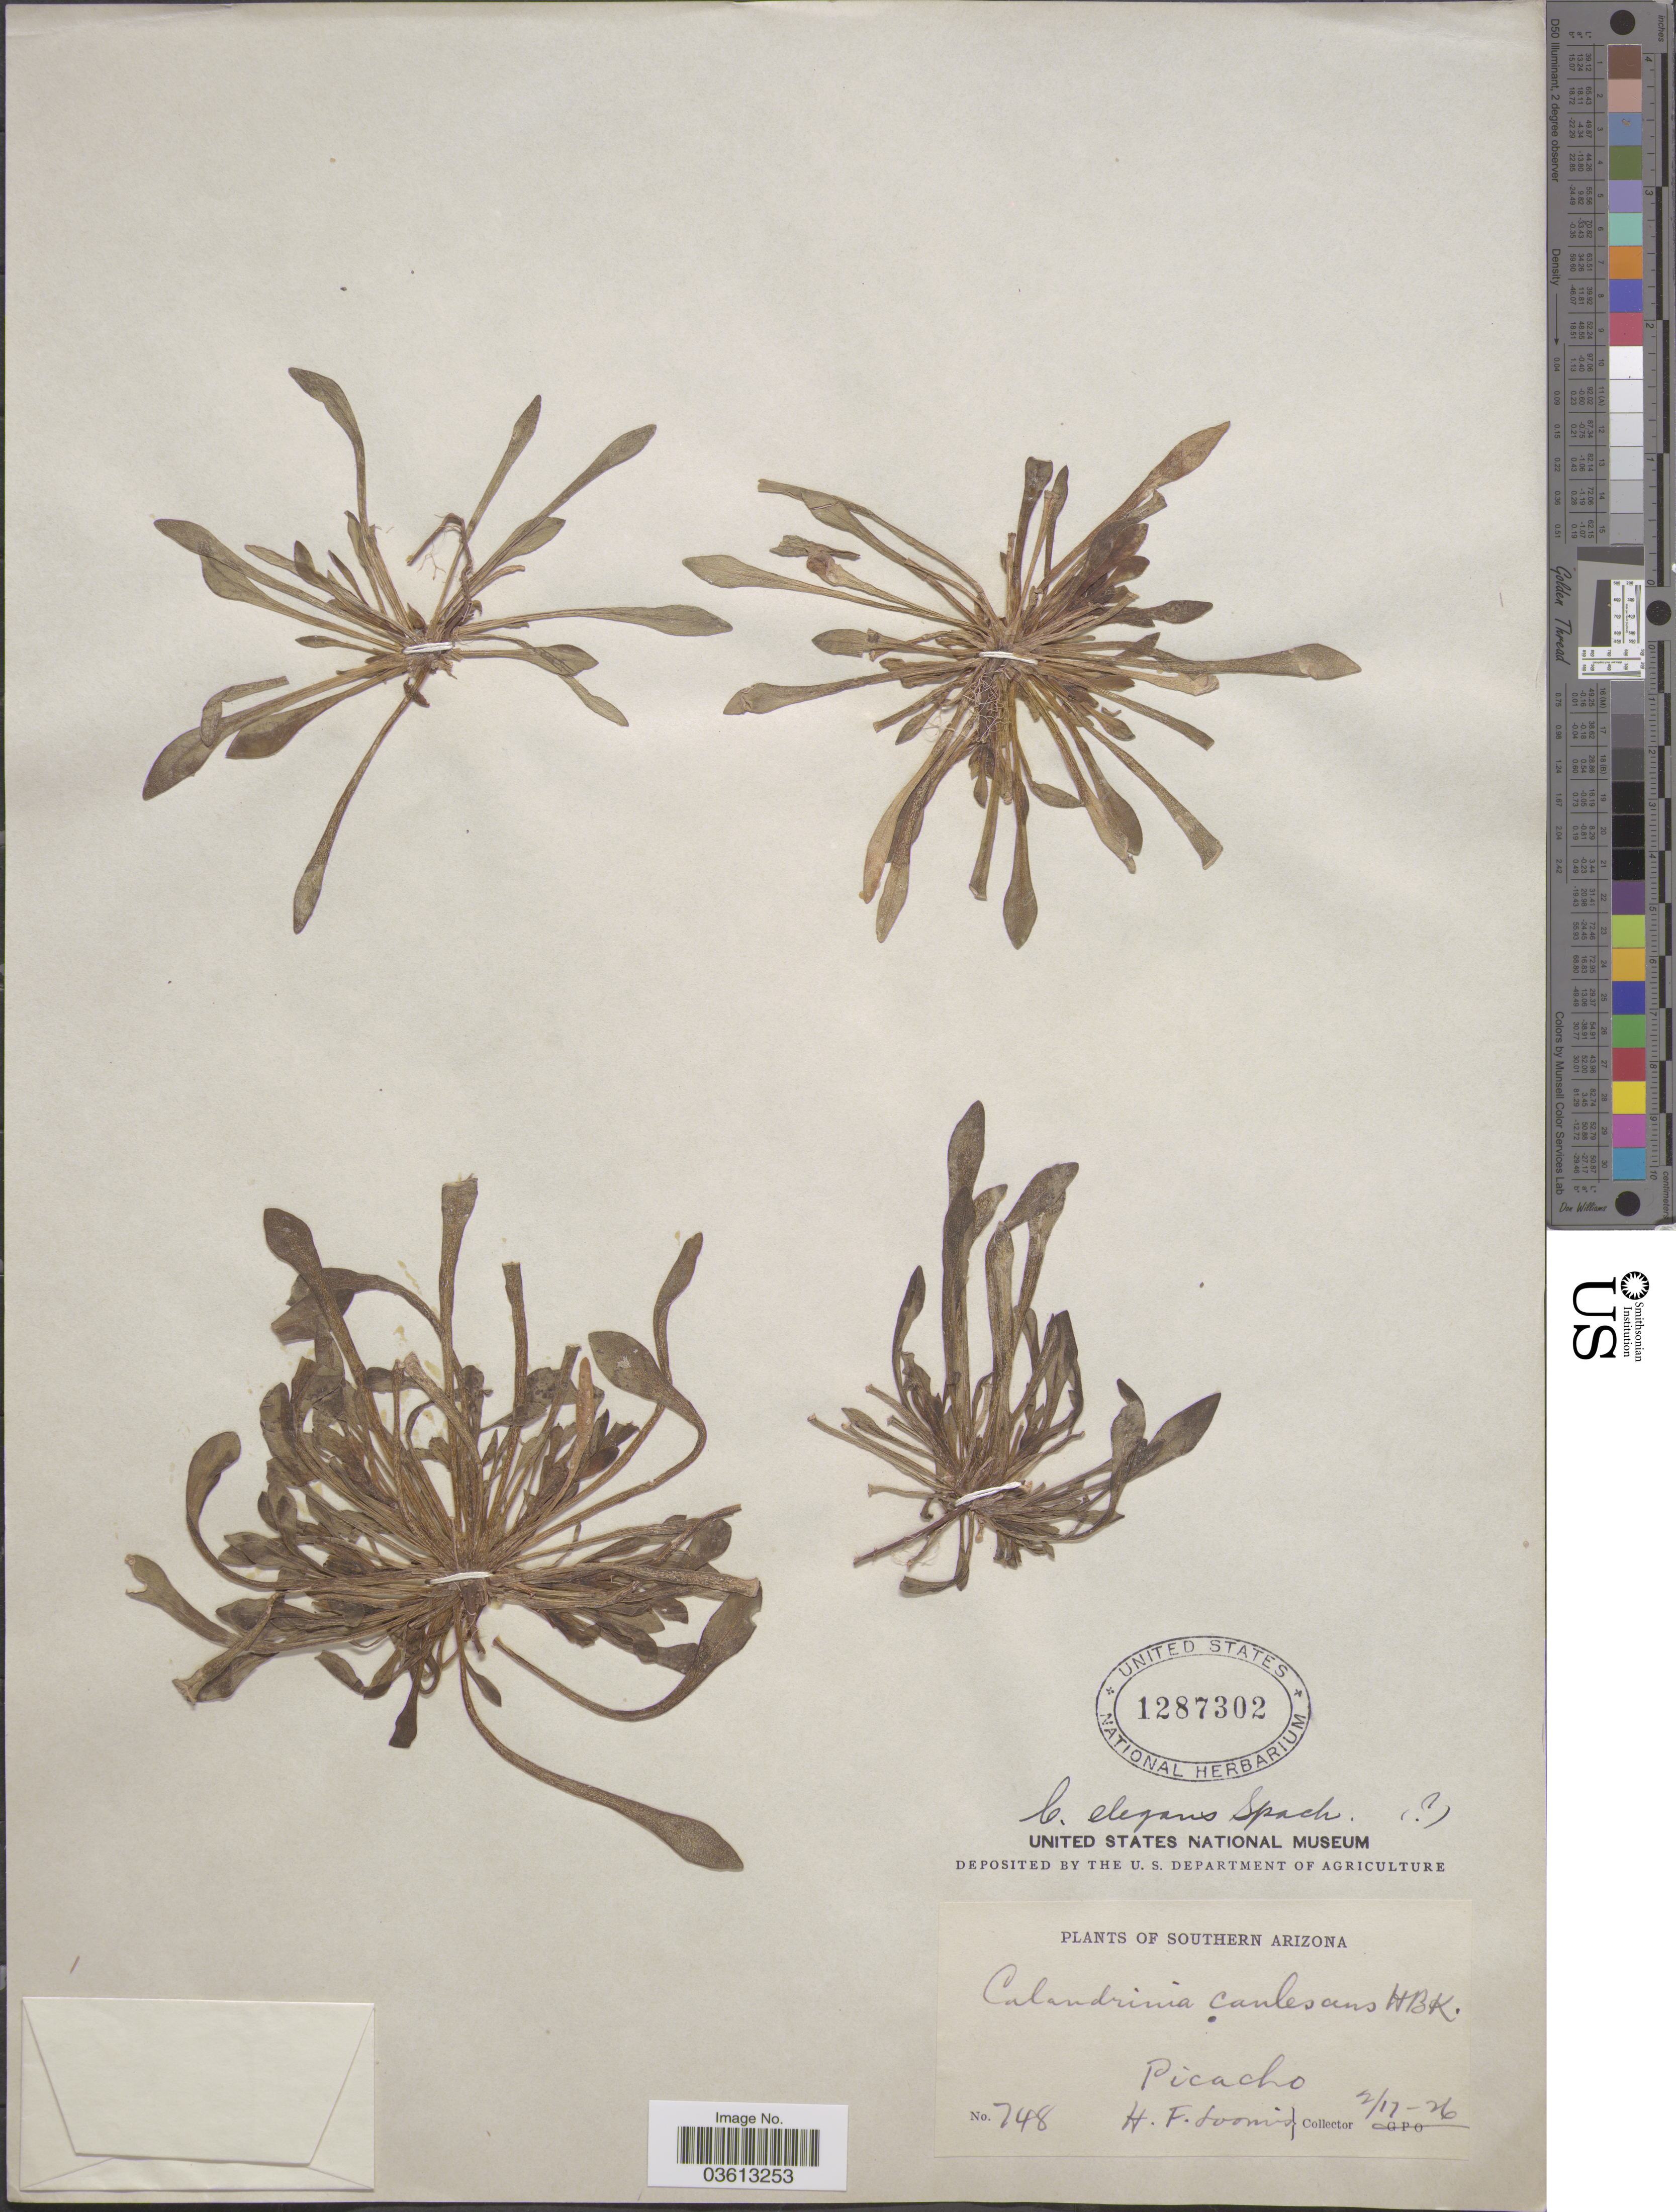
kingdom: Plantae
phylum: Tracheophyta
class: Magnoliopsida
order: Caryophyllales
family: Montiaceae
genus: Calandrinia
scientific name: Calandrinia ciliata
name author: (Ruiz & Pav.) DC.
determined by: Strong, Mark T., (BOT), Smithsonian Institution - National Museum of Natural History (UNITED STATES)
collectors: H. F. Loomis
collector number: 748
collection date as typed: Transcribed d/m/y: 17/2/26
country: United States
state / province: Arizona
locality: Southern Arizona. Picacho.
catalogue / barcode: US 1287302